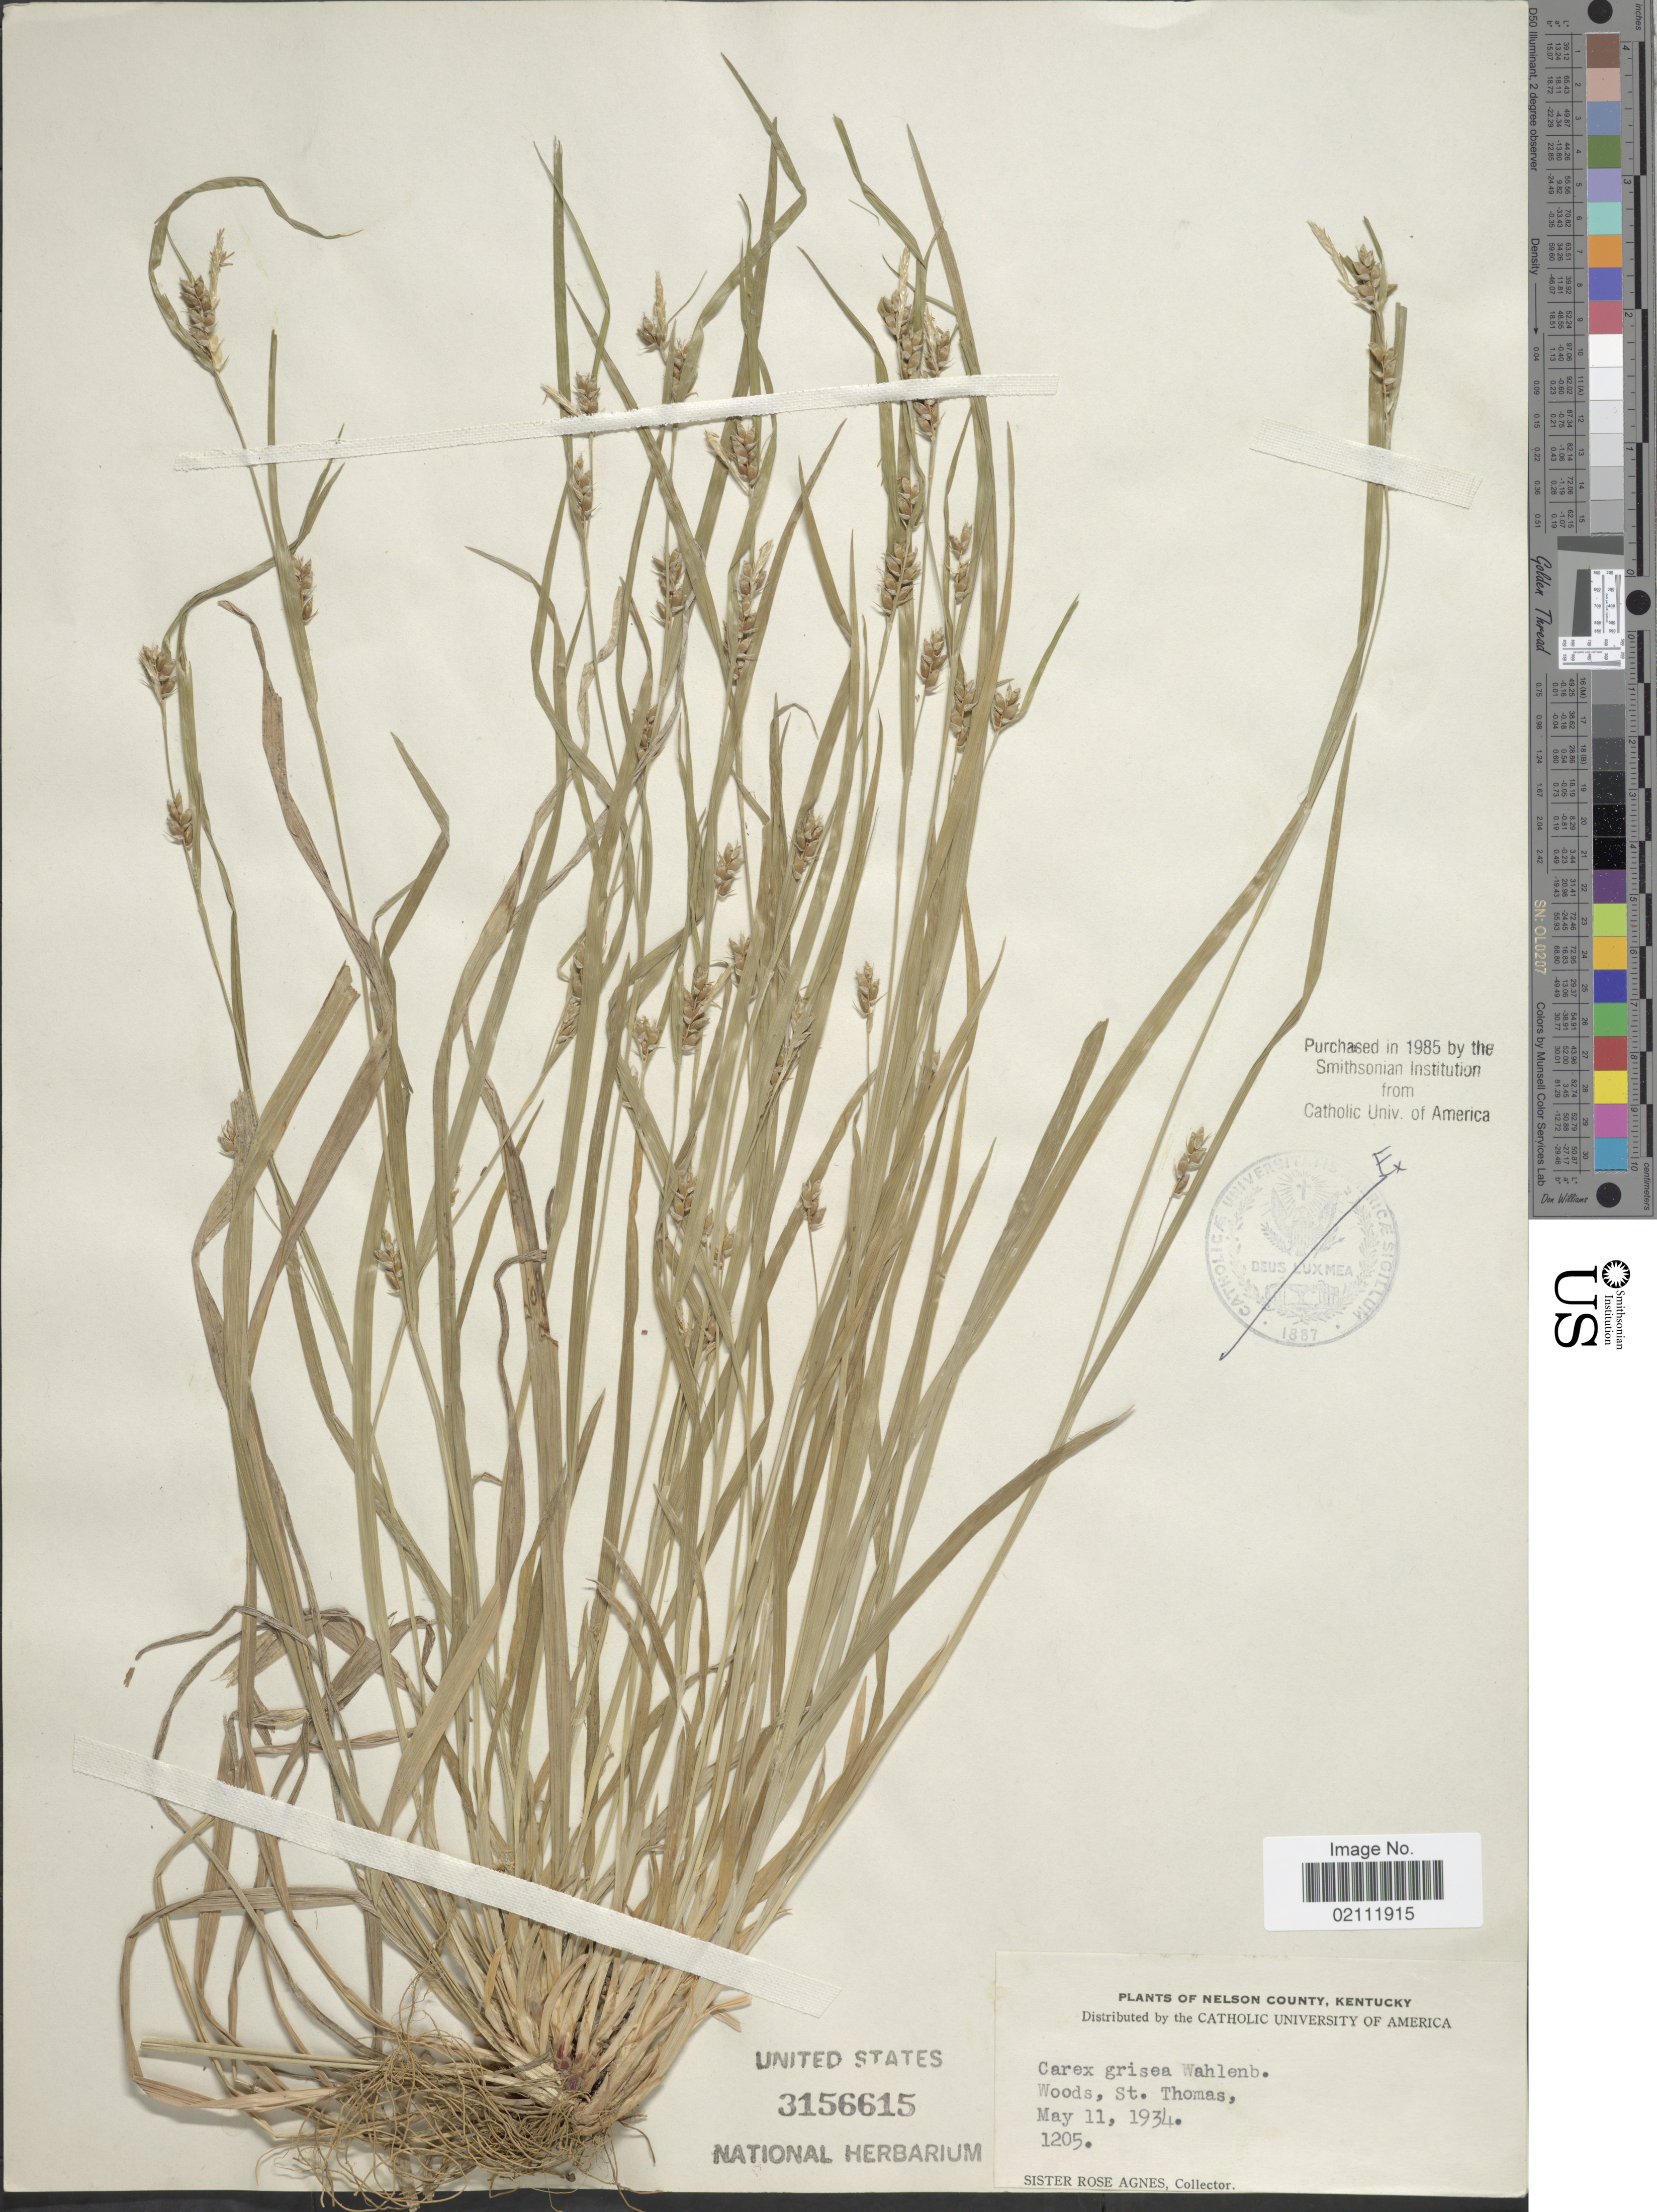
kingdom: Plantae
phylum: Tracheophyta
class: Liliopsida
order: Poales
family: Cyperaceae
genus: Carex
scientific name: Carex grisea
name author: Wahlenb.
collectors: Sister Rose Agnes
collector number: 1205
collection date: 1934-05-11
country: United States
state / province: Kentucky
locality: Nelson County, Woods, St. Thomas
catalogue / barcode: US 3156615